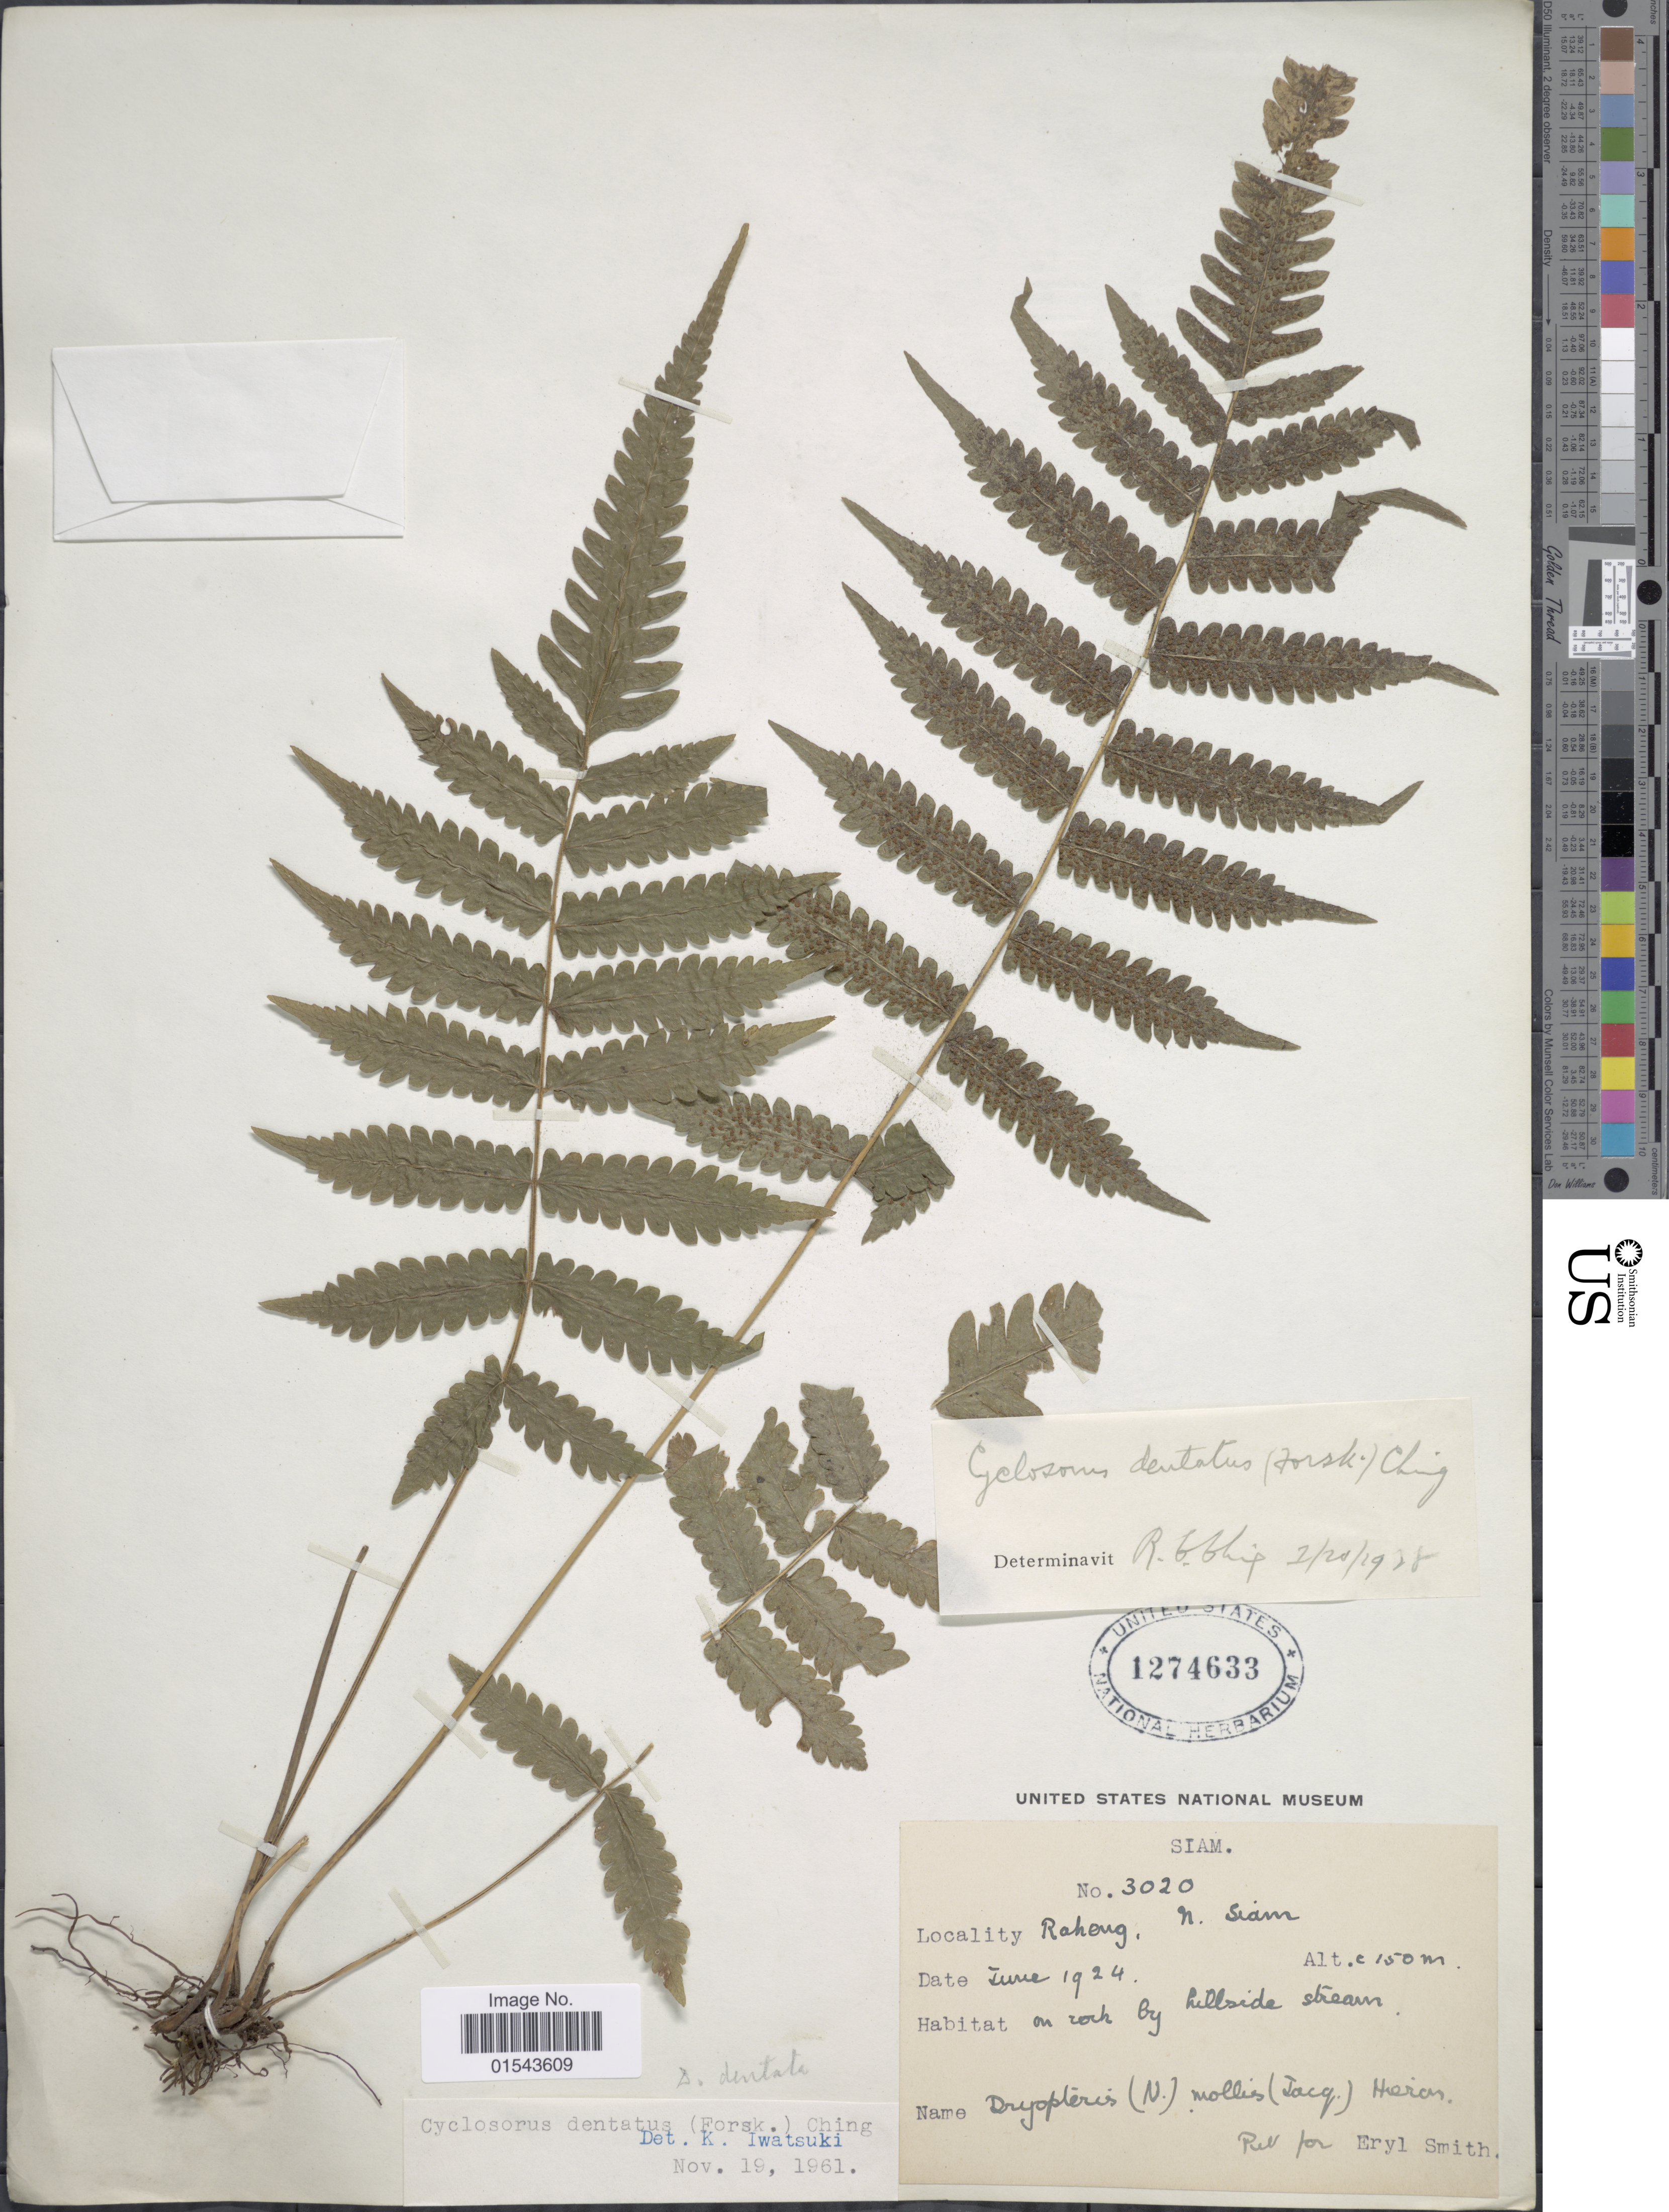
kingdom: Plantae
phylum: Tracheophyta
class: Polypodiopsida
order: Polypodiales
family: Thelypteridaceae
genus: Christella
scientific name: Christella dentata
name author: (Forssk.) Brownsey & Jermy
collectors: C. E. Smith Jr.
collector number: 3020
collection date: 1924-06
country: Thailand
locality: Raheng, N. Siam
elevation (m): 150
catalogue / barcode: US 1274633